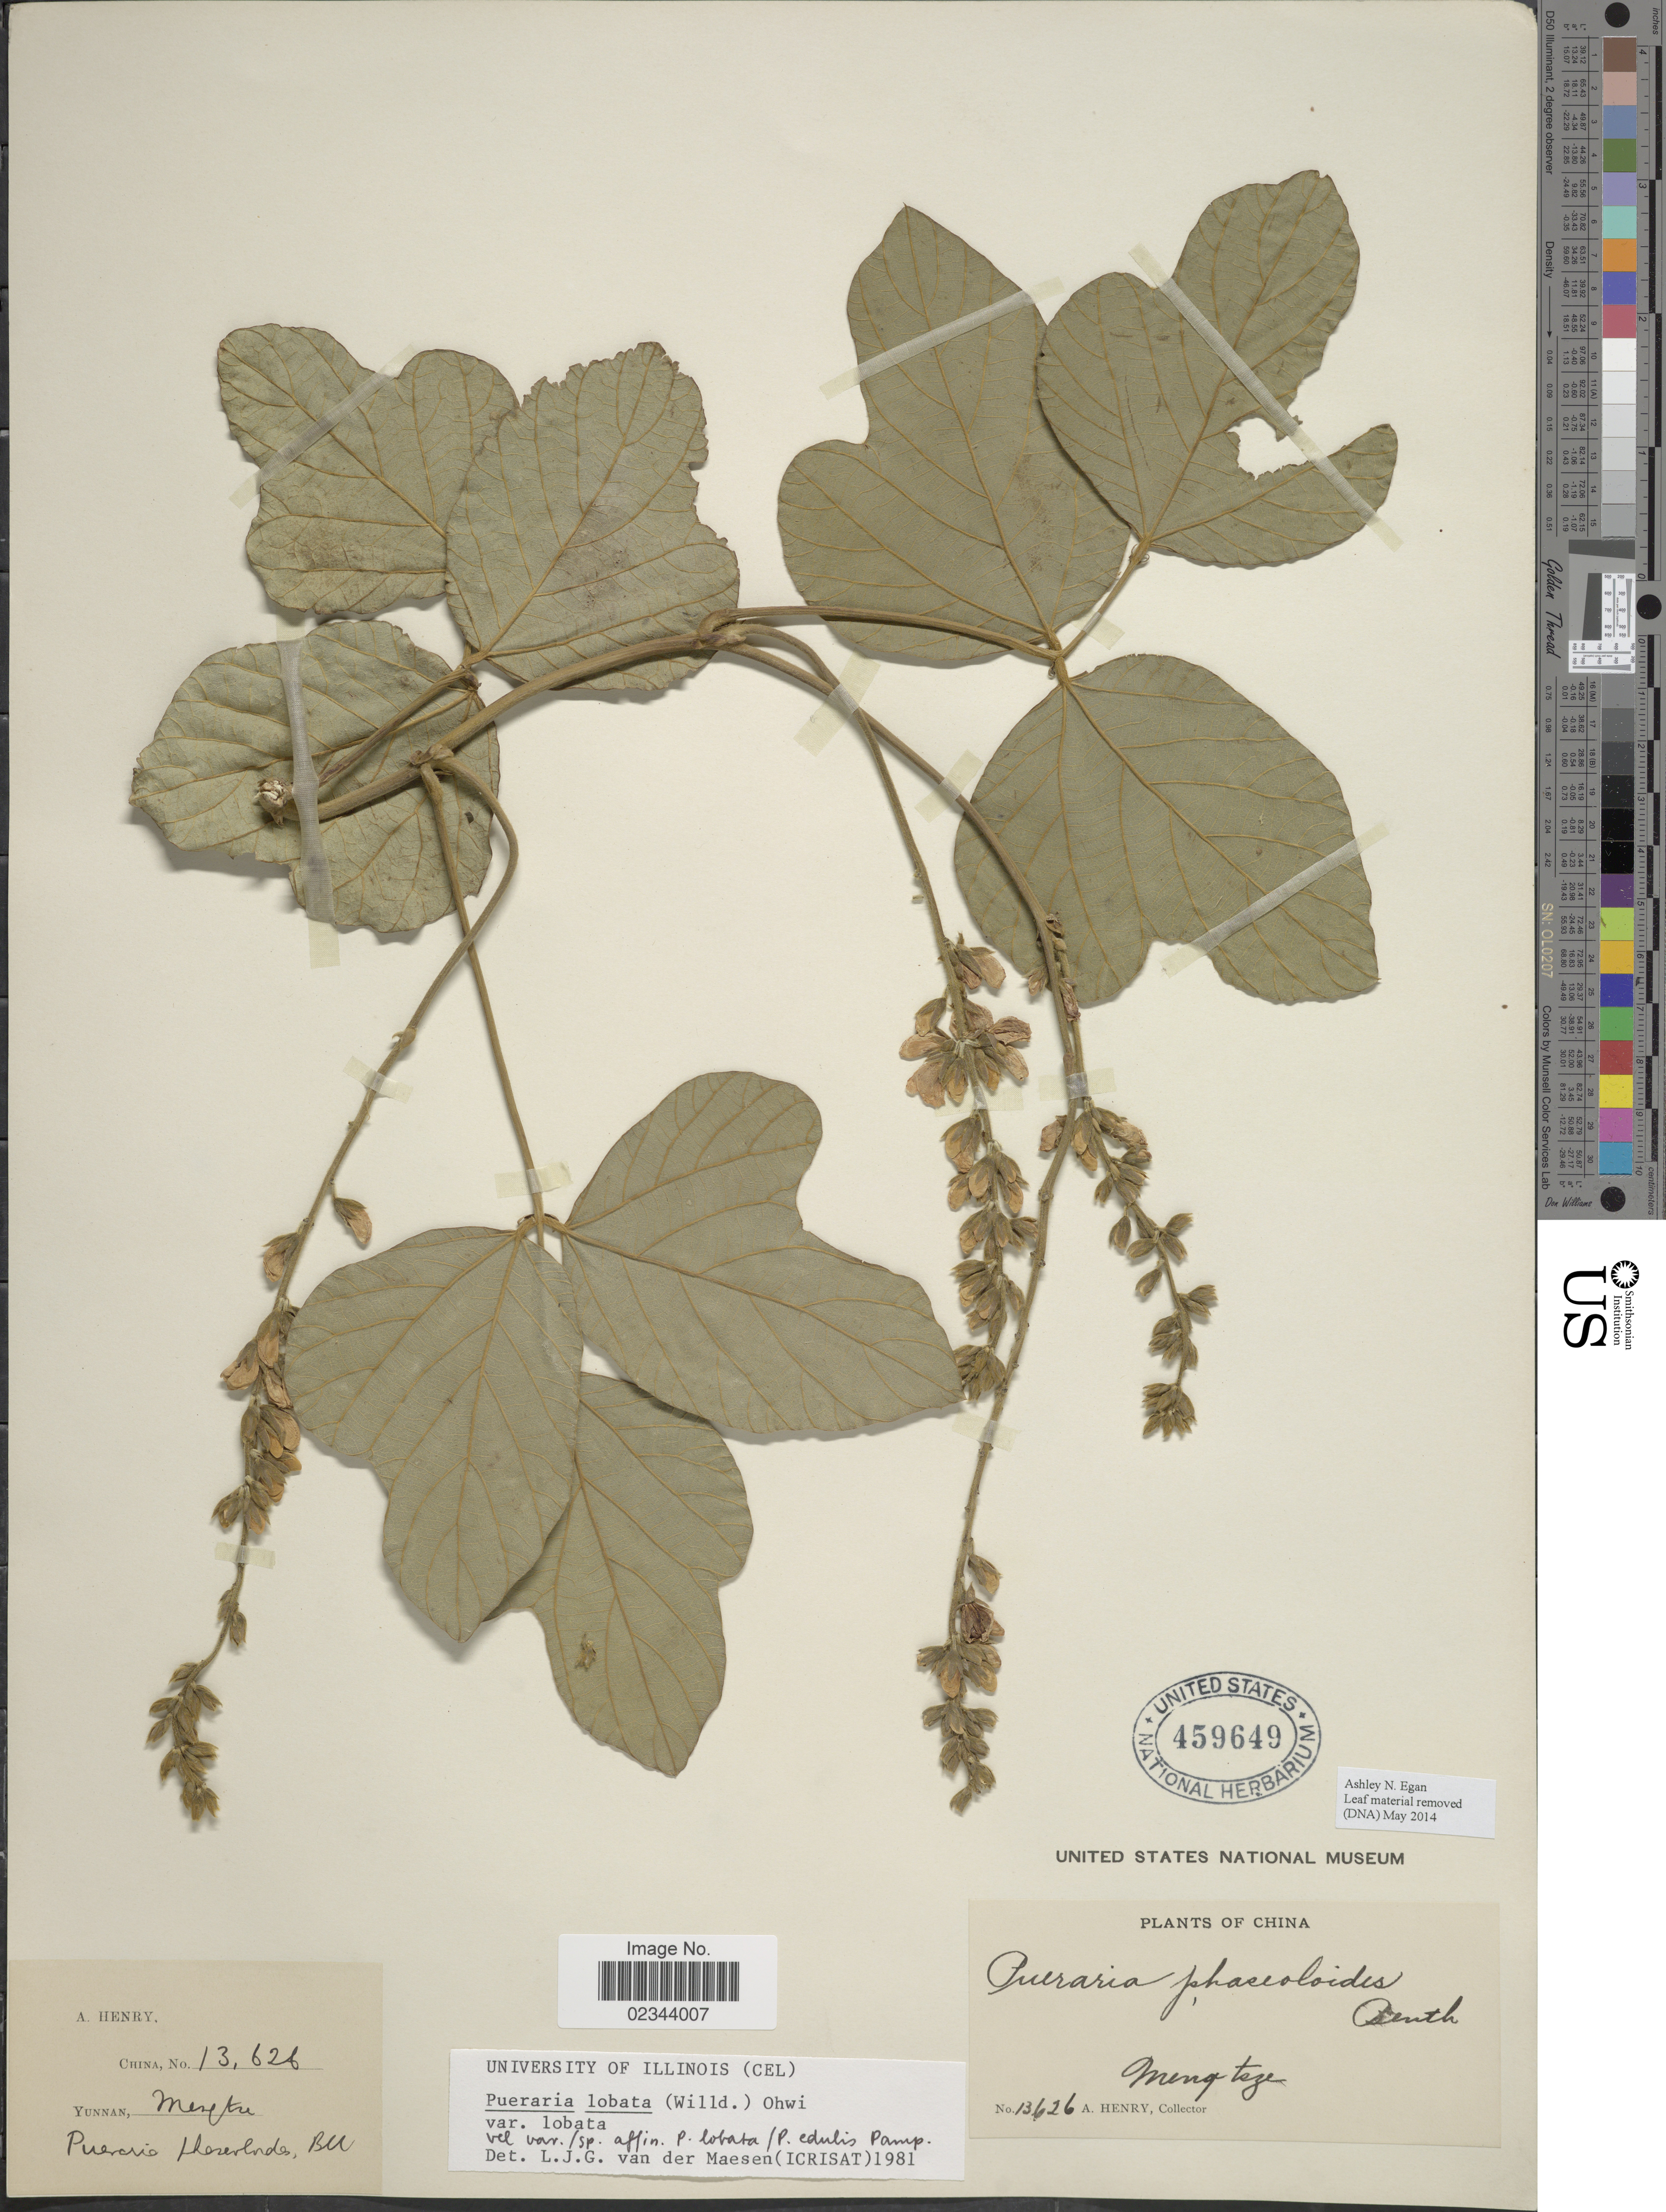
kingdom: Plantae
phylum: Tracheophyta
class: Magnoliopsida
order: Fabales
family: Fabaceae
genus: Pueraria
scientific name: Pueraria lobata var. lobata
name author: (Willd.) Ohwi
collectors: A. Henry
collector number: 13626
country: China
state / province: Yunnan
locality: Meng-tsze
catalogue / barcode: US 459649